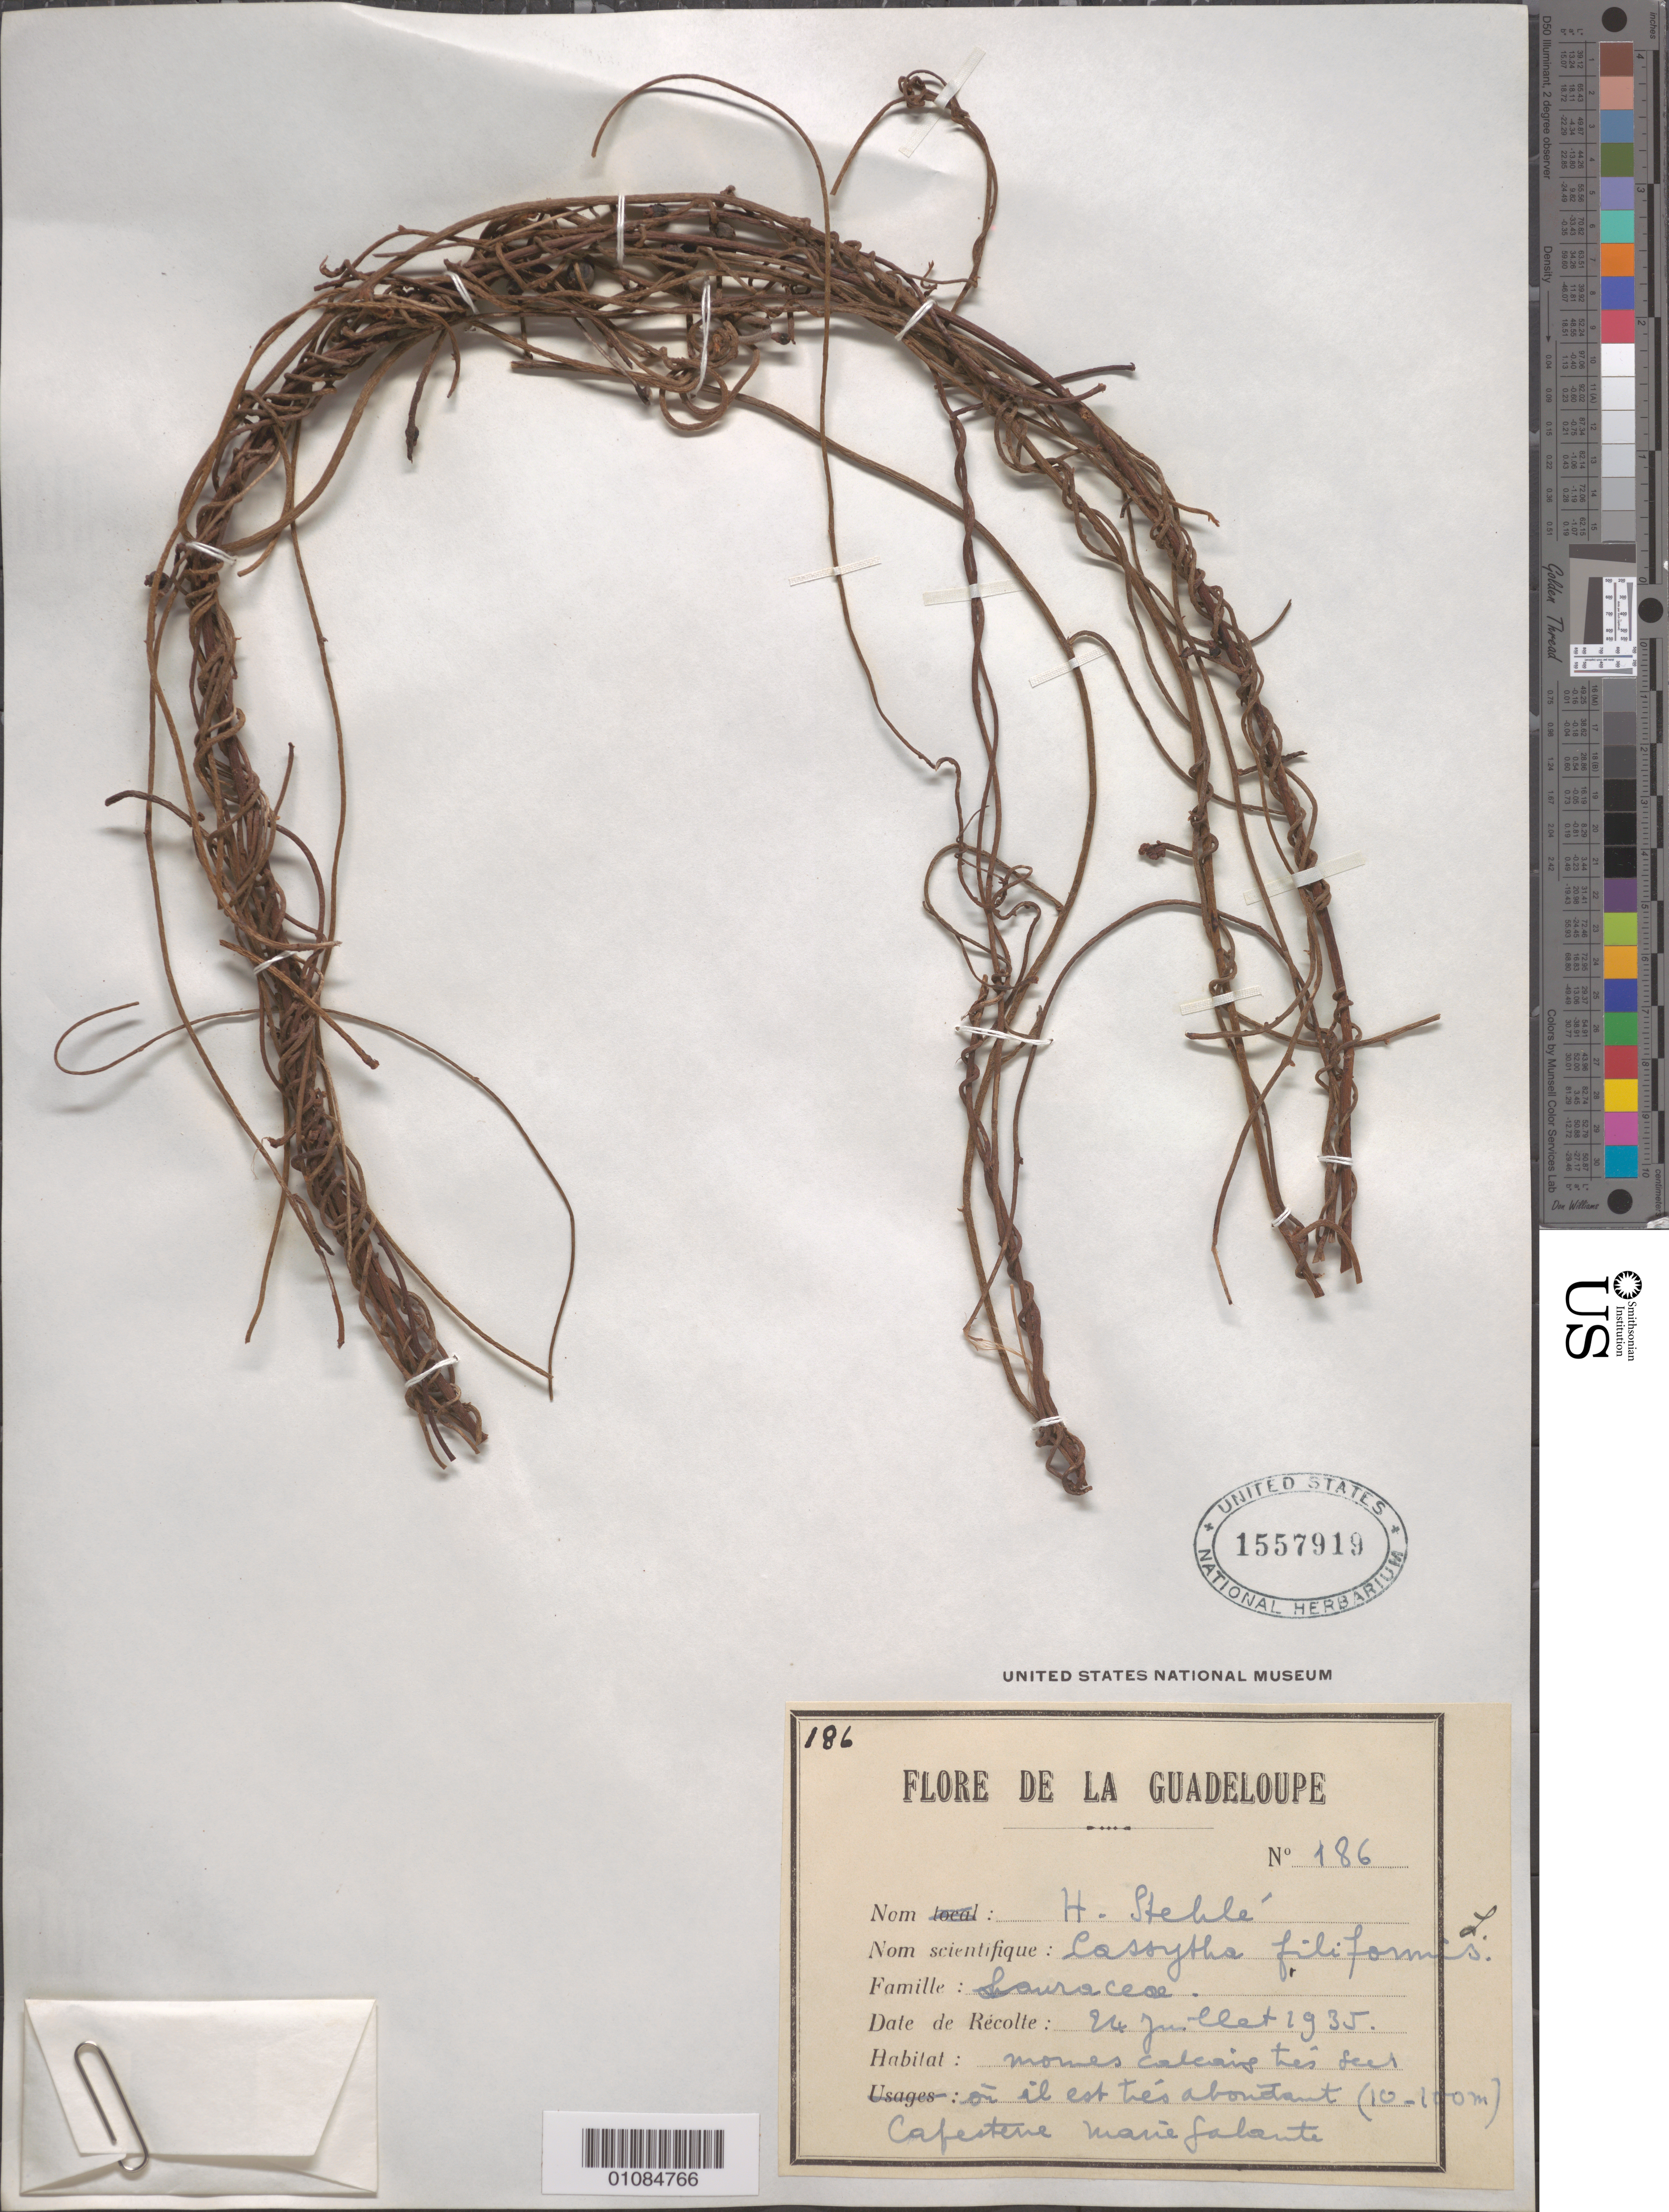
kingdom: Plantae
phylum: Tracheophyta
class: Magnoliopsida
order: Laurales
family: Lauraceae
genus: Cassytha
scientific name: Cassytha filiformis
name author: L.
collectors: H. Stehlé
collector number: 186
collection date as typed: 24 Jul 1935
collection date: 1935-07-24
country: Guadeloupe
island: Marie Galante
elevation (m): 10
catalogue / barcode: US 1557919